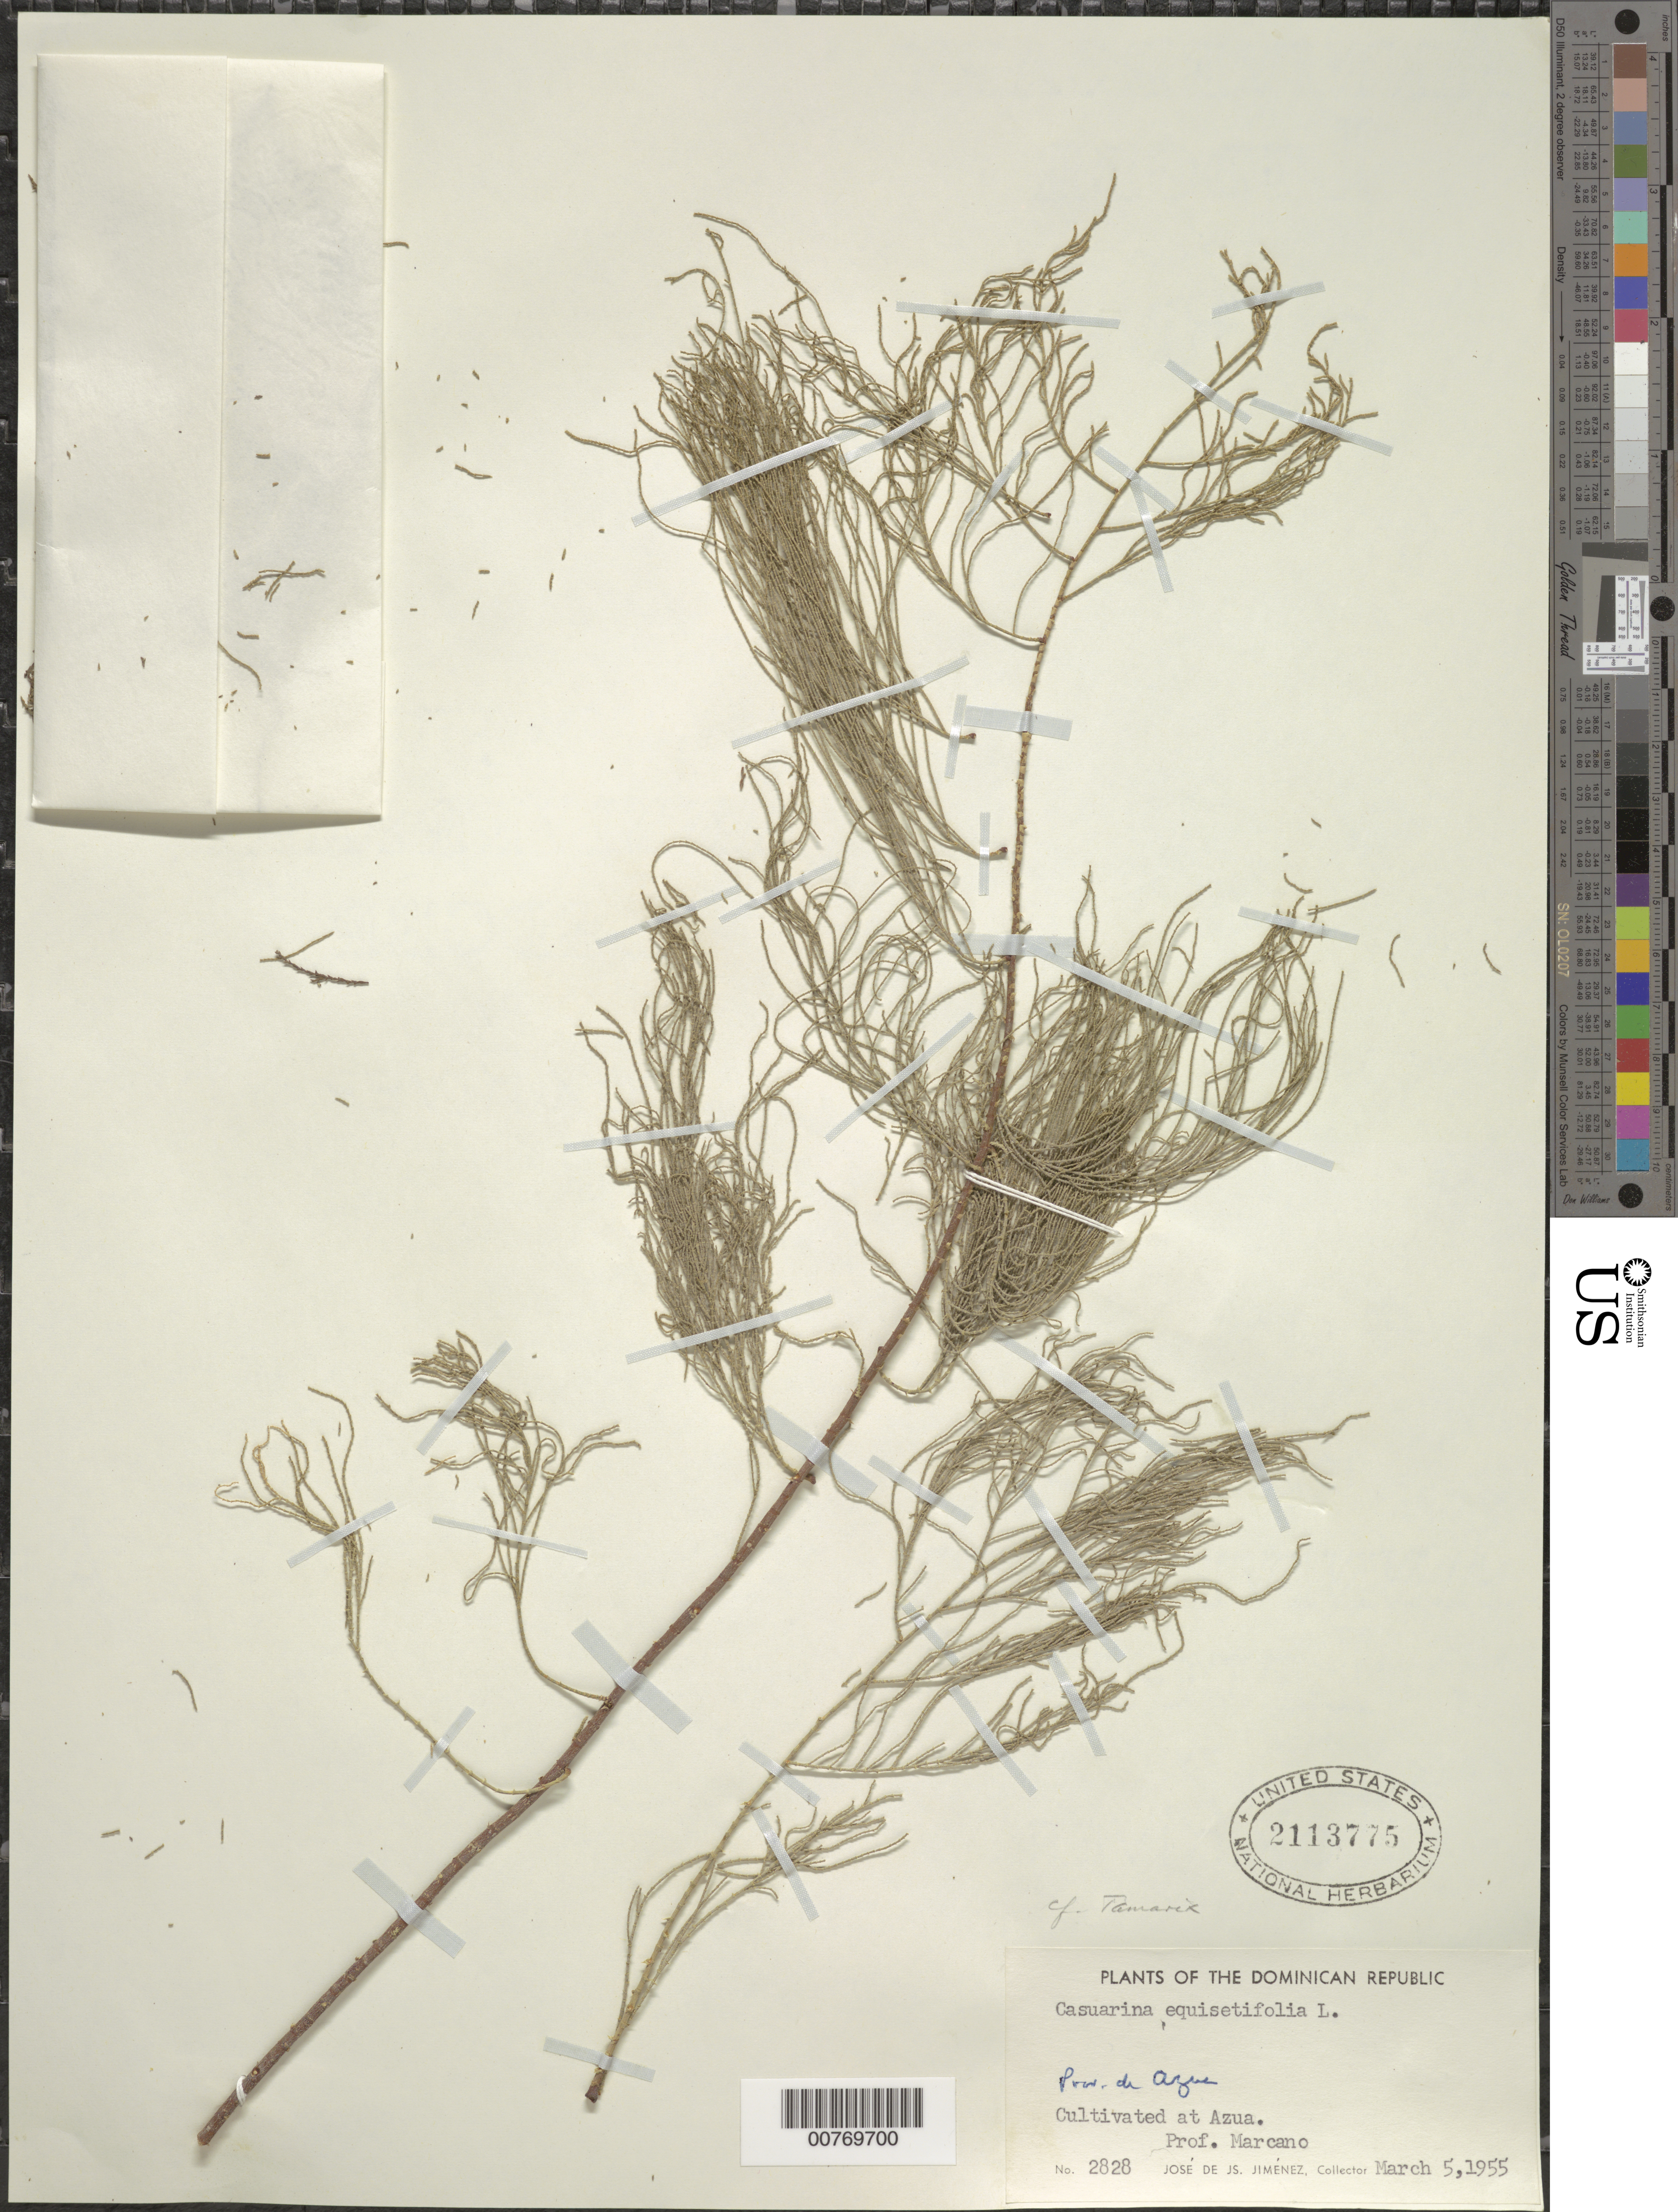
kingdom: Plantae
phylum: Tracheophyta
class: Magnoliopsida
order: Fagales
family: Casuarinaceae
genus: Casuarina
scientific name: Casuarina equisetifolia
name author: L.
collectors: E. J. Marcano F. & J. J. Jiménez Almonte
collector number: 2828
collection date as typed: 05 Mar 1955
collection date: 1955-03-05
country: Dominican Republic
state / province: Azua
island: Hispaniola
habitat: Cultivated at Azua.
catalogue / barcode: US 2113775